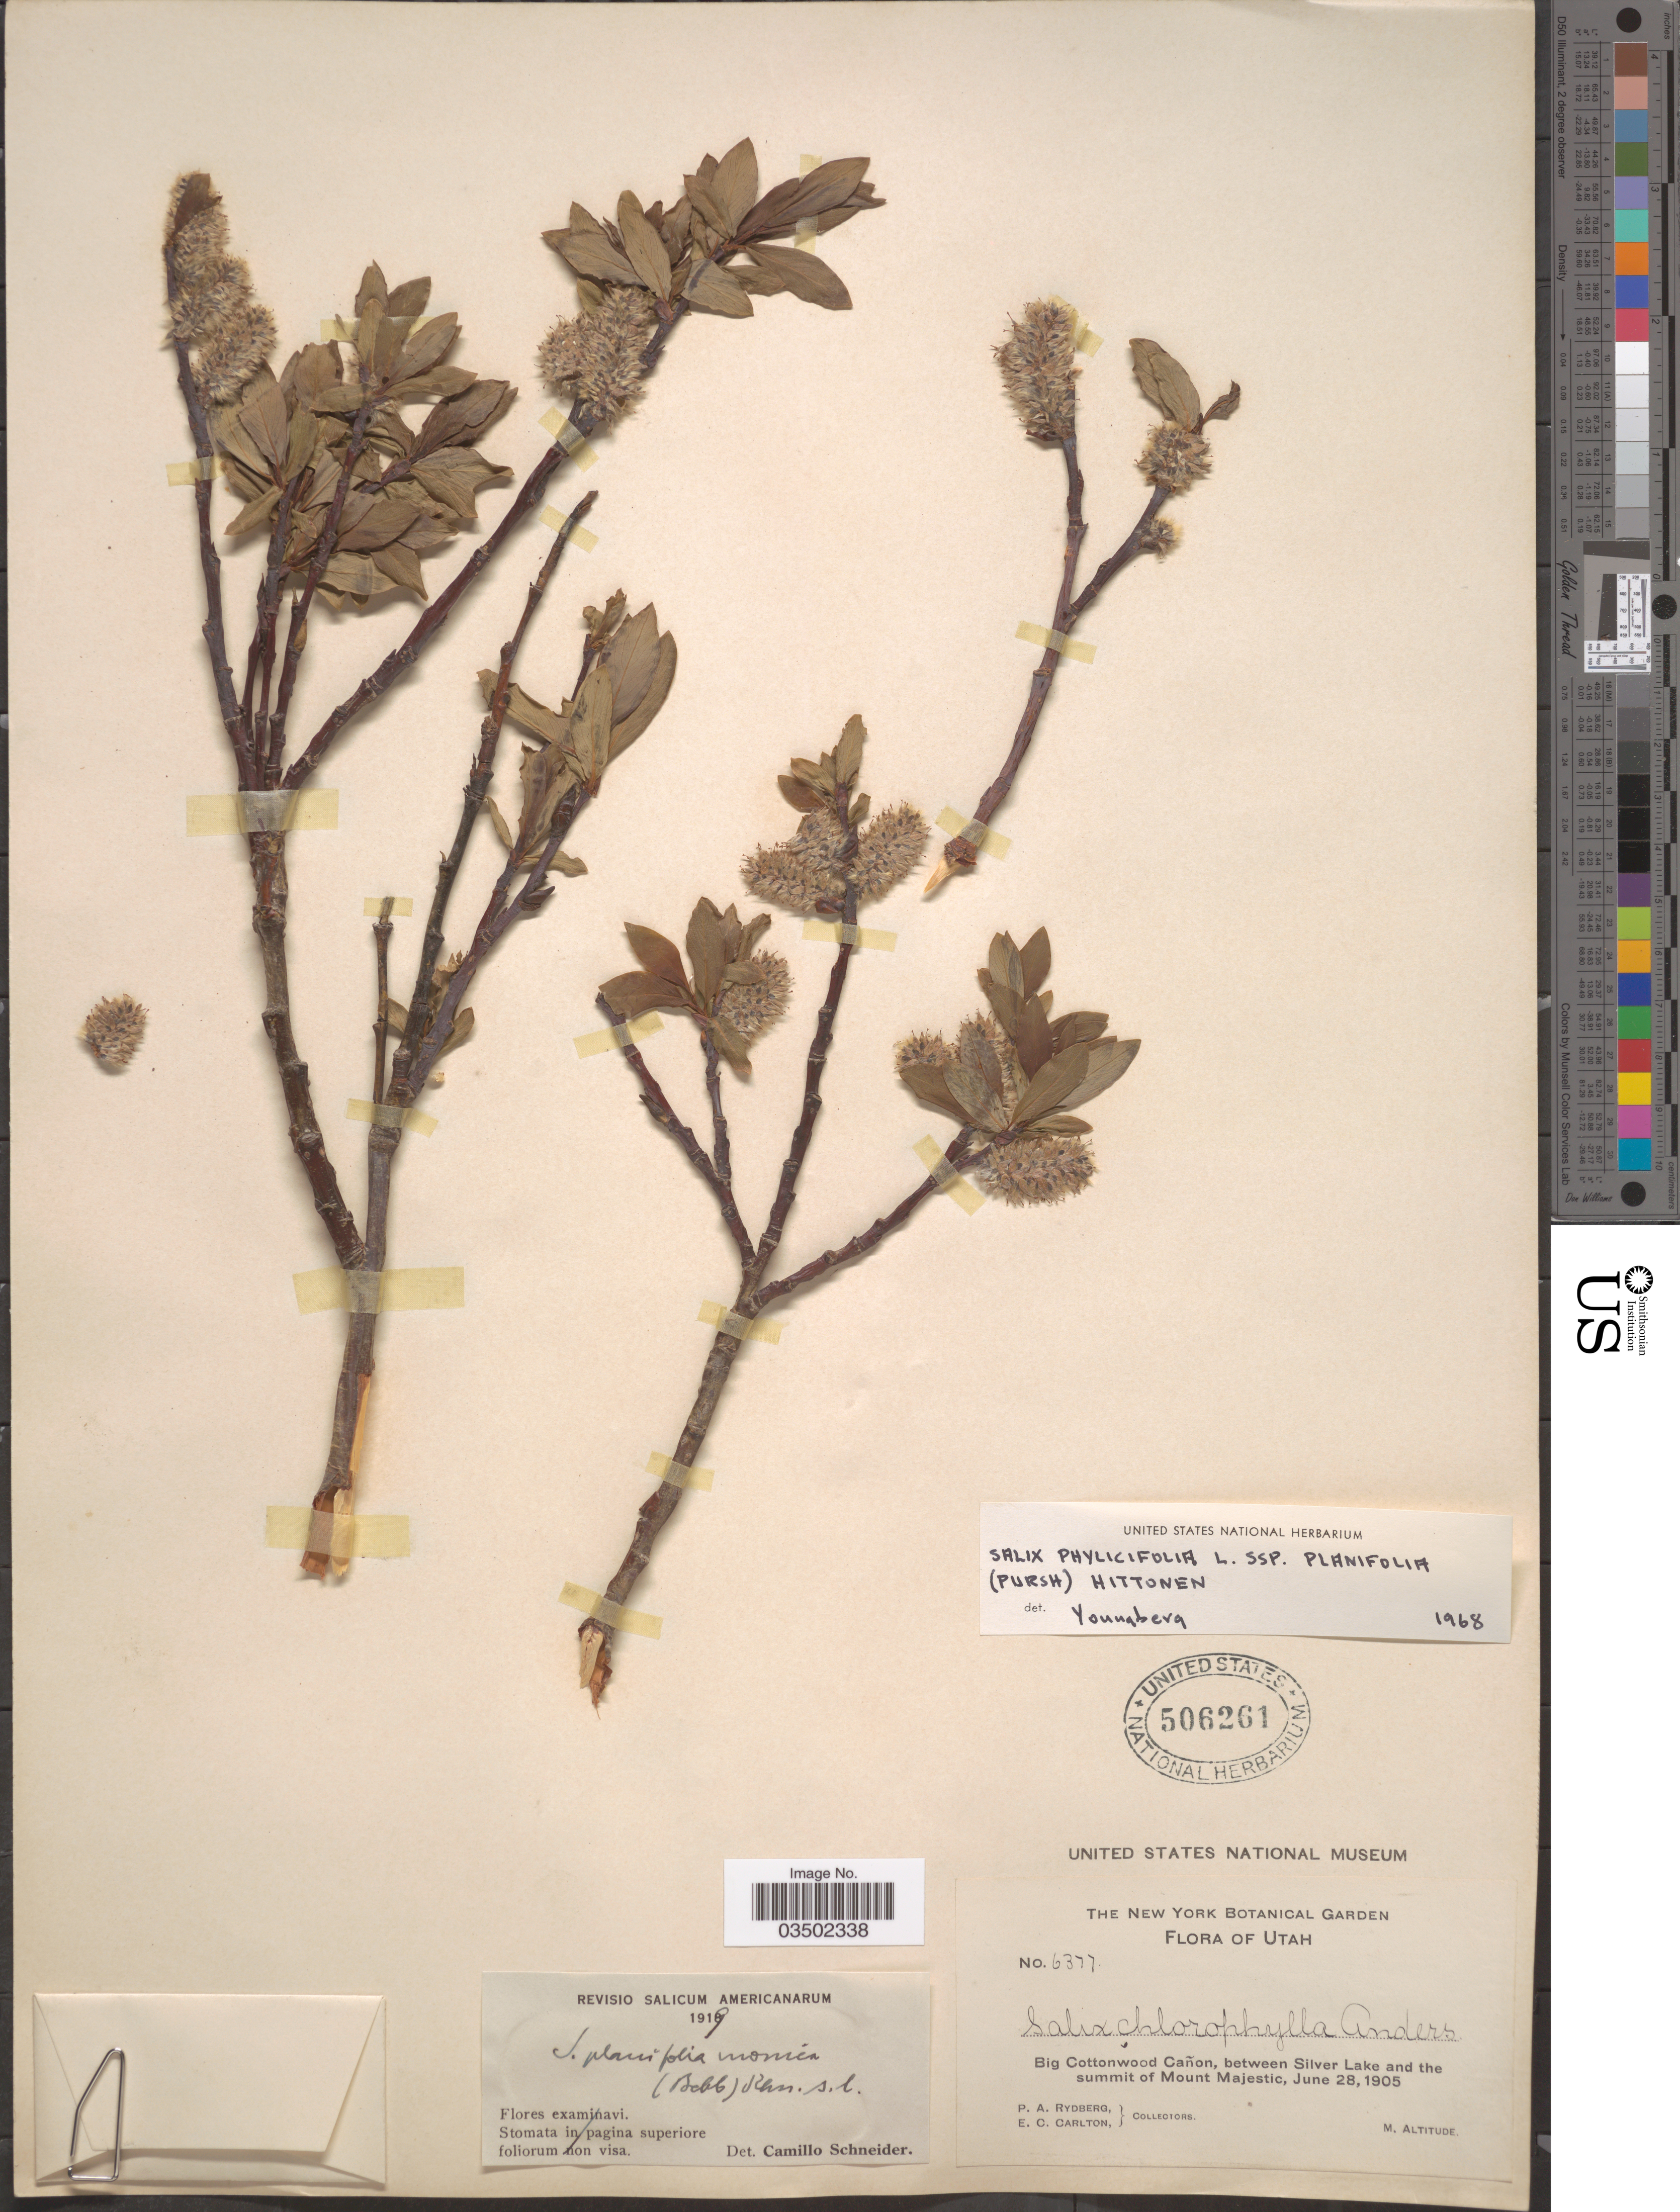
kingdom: Plantae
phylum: Tracheophyta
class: Magnoliopsida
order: Malpighiales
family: Salicaceae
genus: Salix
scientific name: Salix planifolia var. monica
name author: (Bebb) C.K. Schneid.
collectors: P. A. Rydberg & E. Carlton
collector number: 6377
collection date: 1905-06-28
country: United States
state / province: Utah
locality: Big Cottonwood Cañon, between Silver Lake and the summit of Mount Majestic.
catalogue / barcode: US 506261